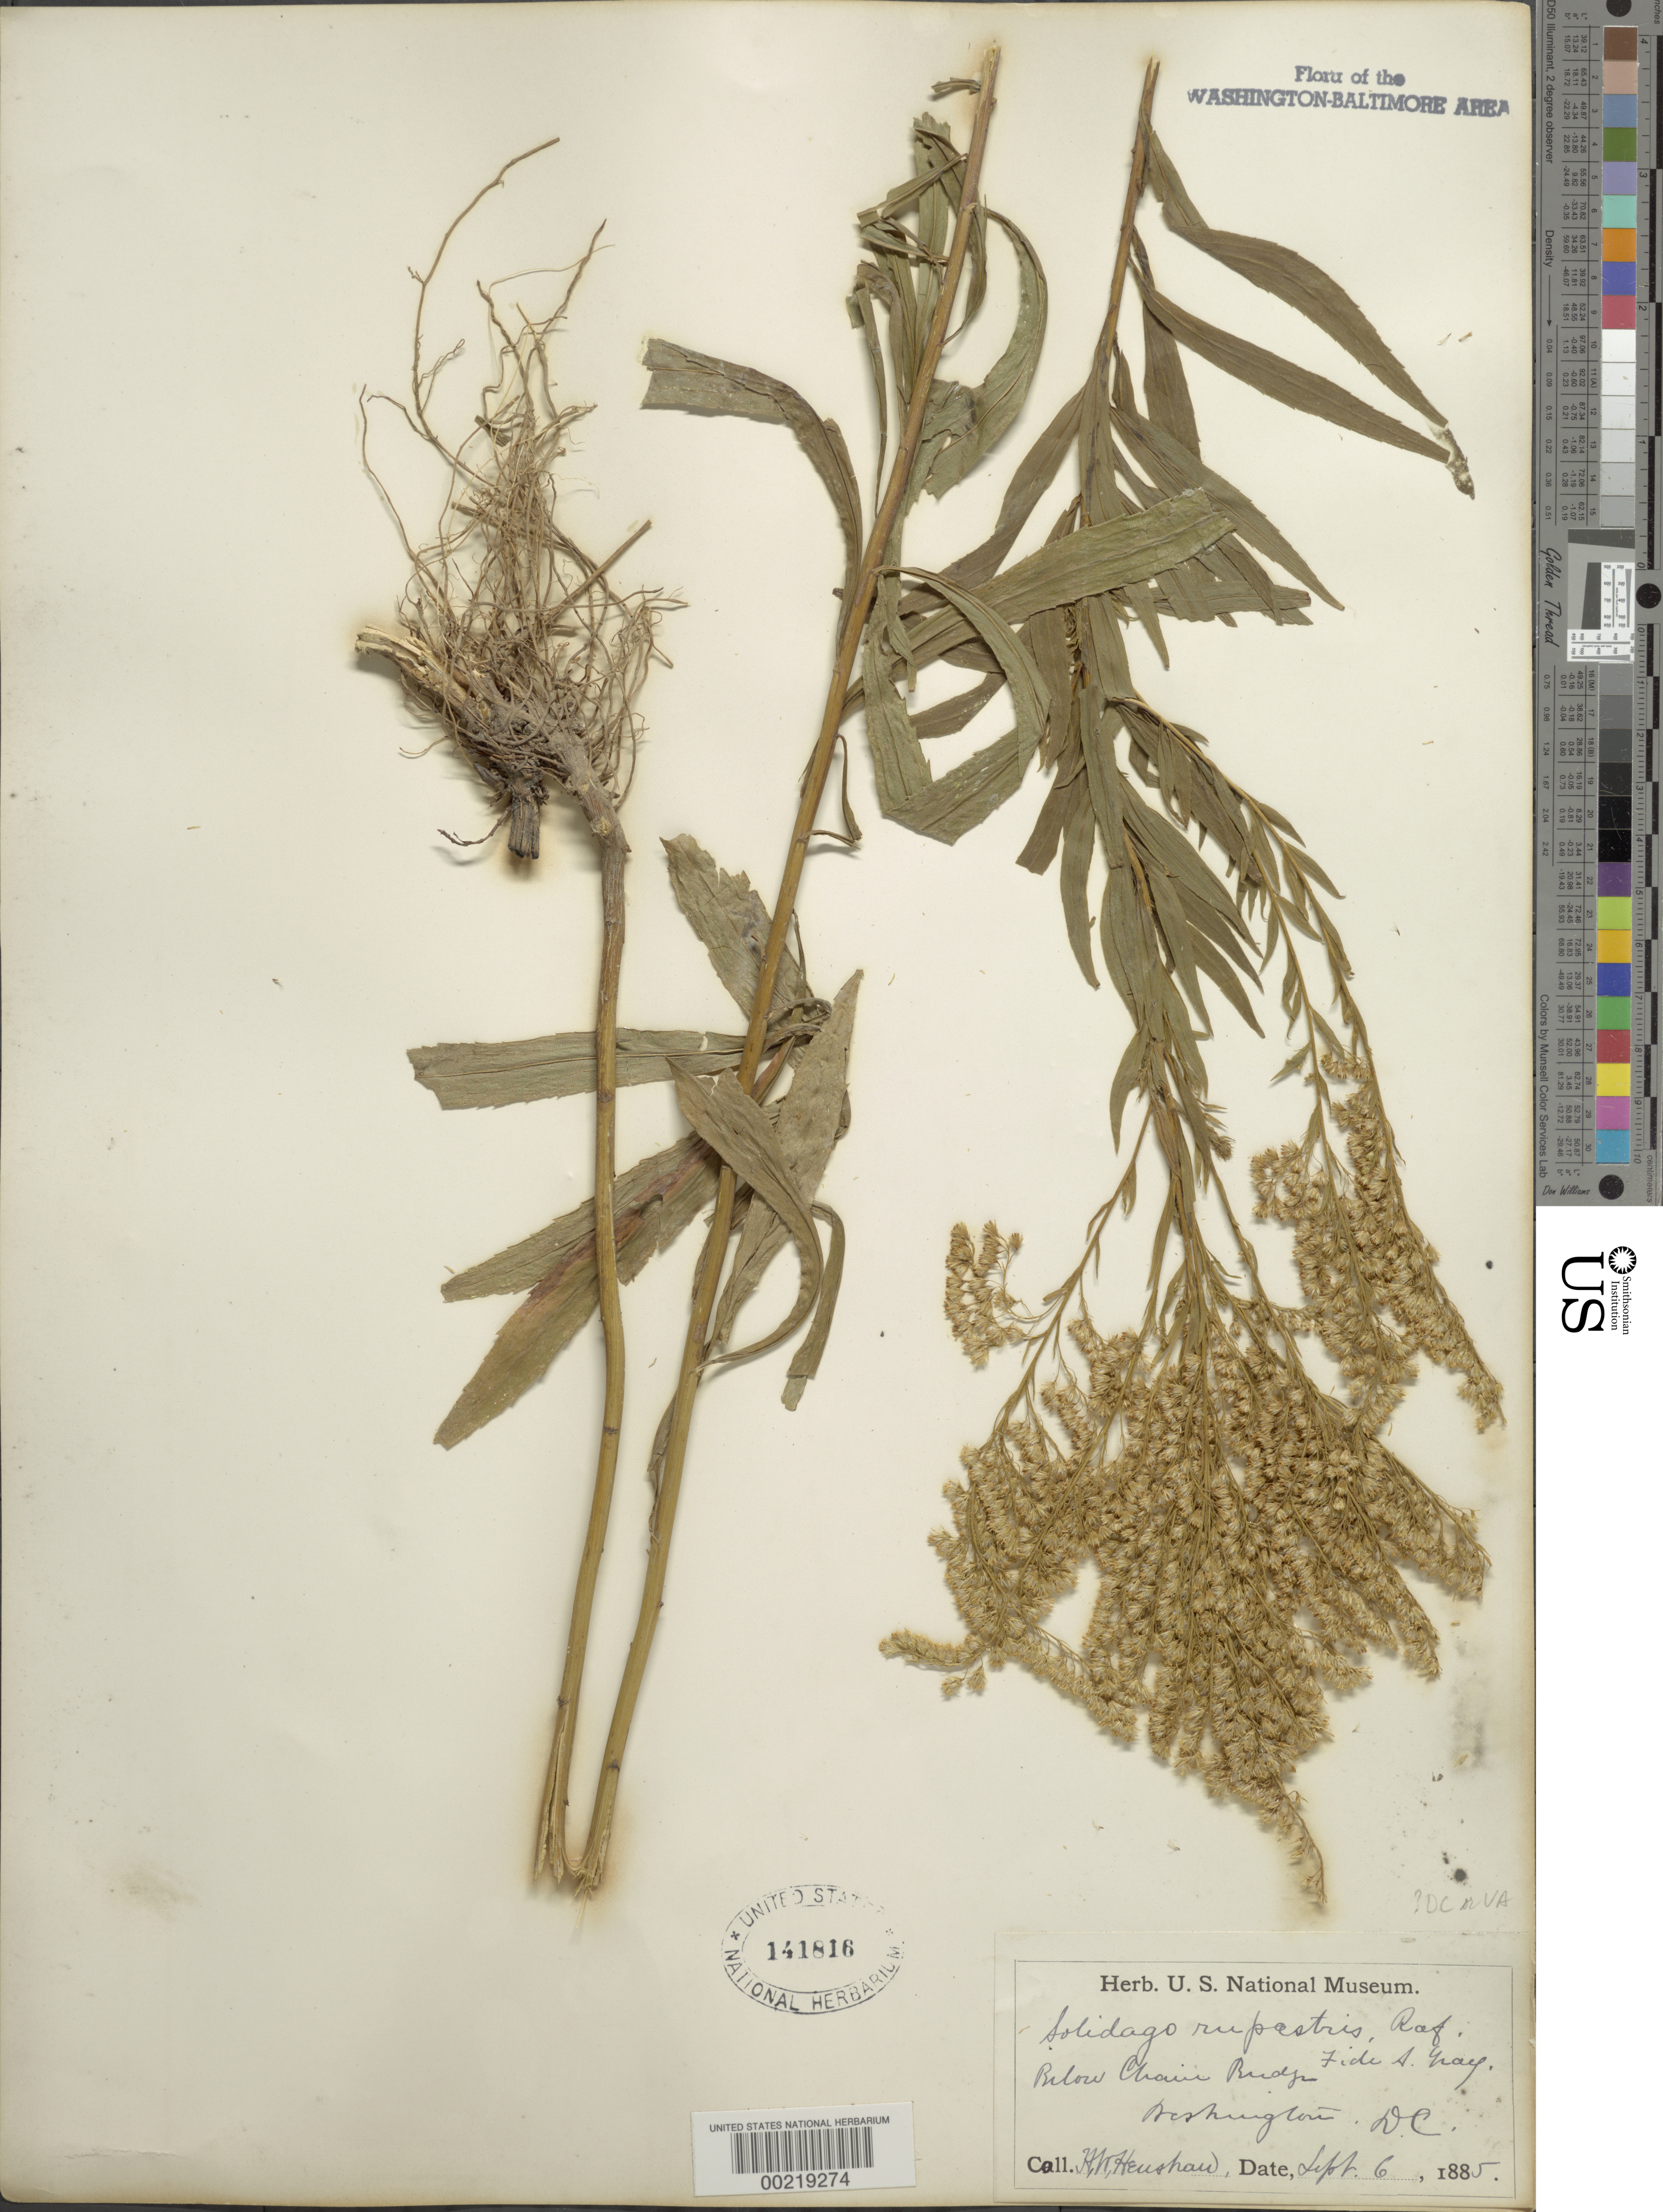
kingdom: Plantae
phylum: Tracheophyta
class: Magnoliopsida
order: Asterales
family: Asteraceae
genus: Solidago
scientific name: Solidago rupestris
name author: Raf.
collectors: H. Henshaw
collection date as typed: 06 Sep 1885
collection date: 1885-09-06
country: United States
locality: Below Chain Bridge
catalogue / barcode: US 141816